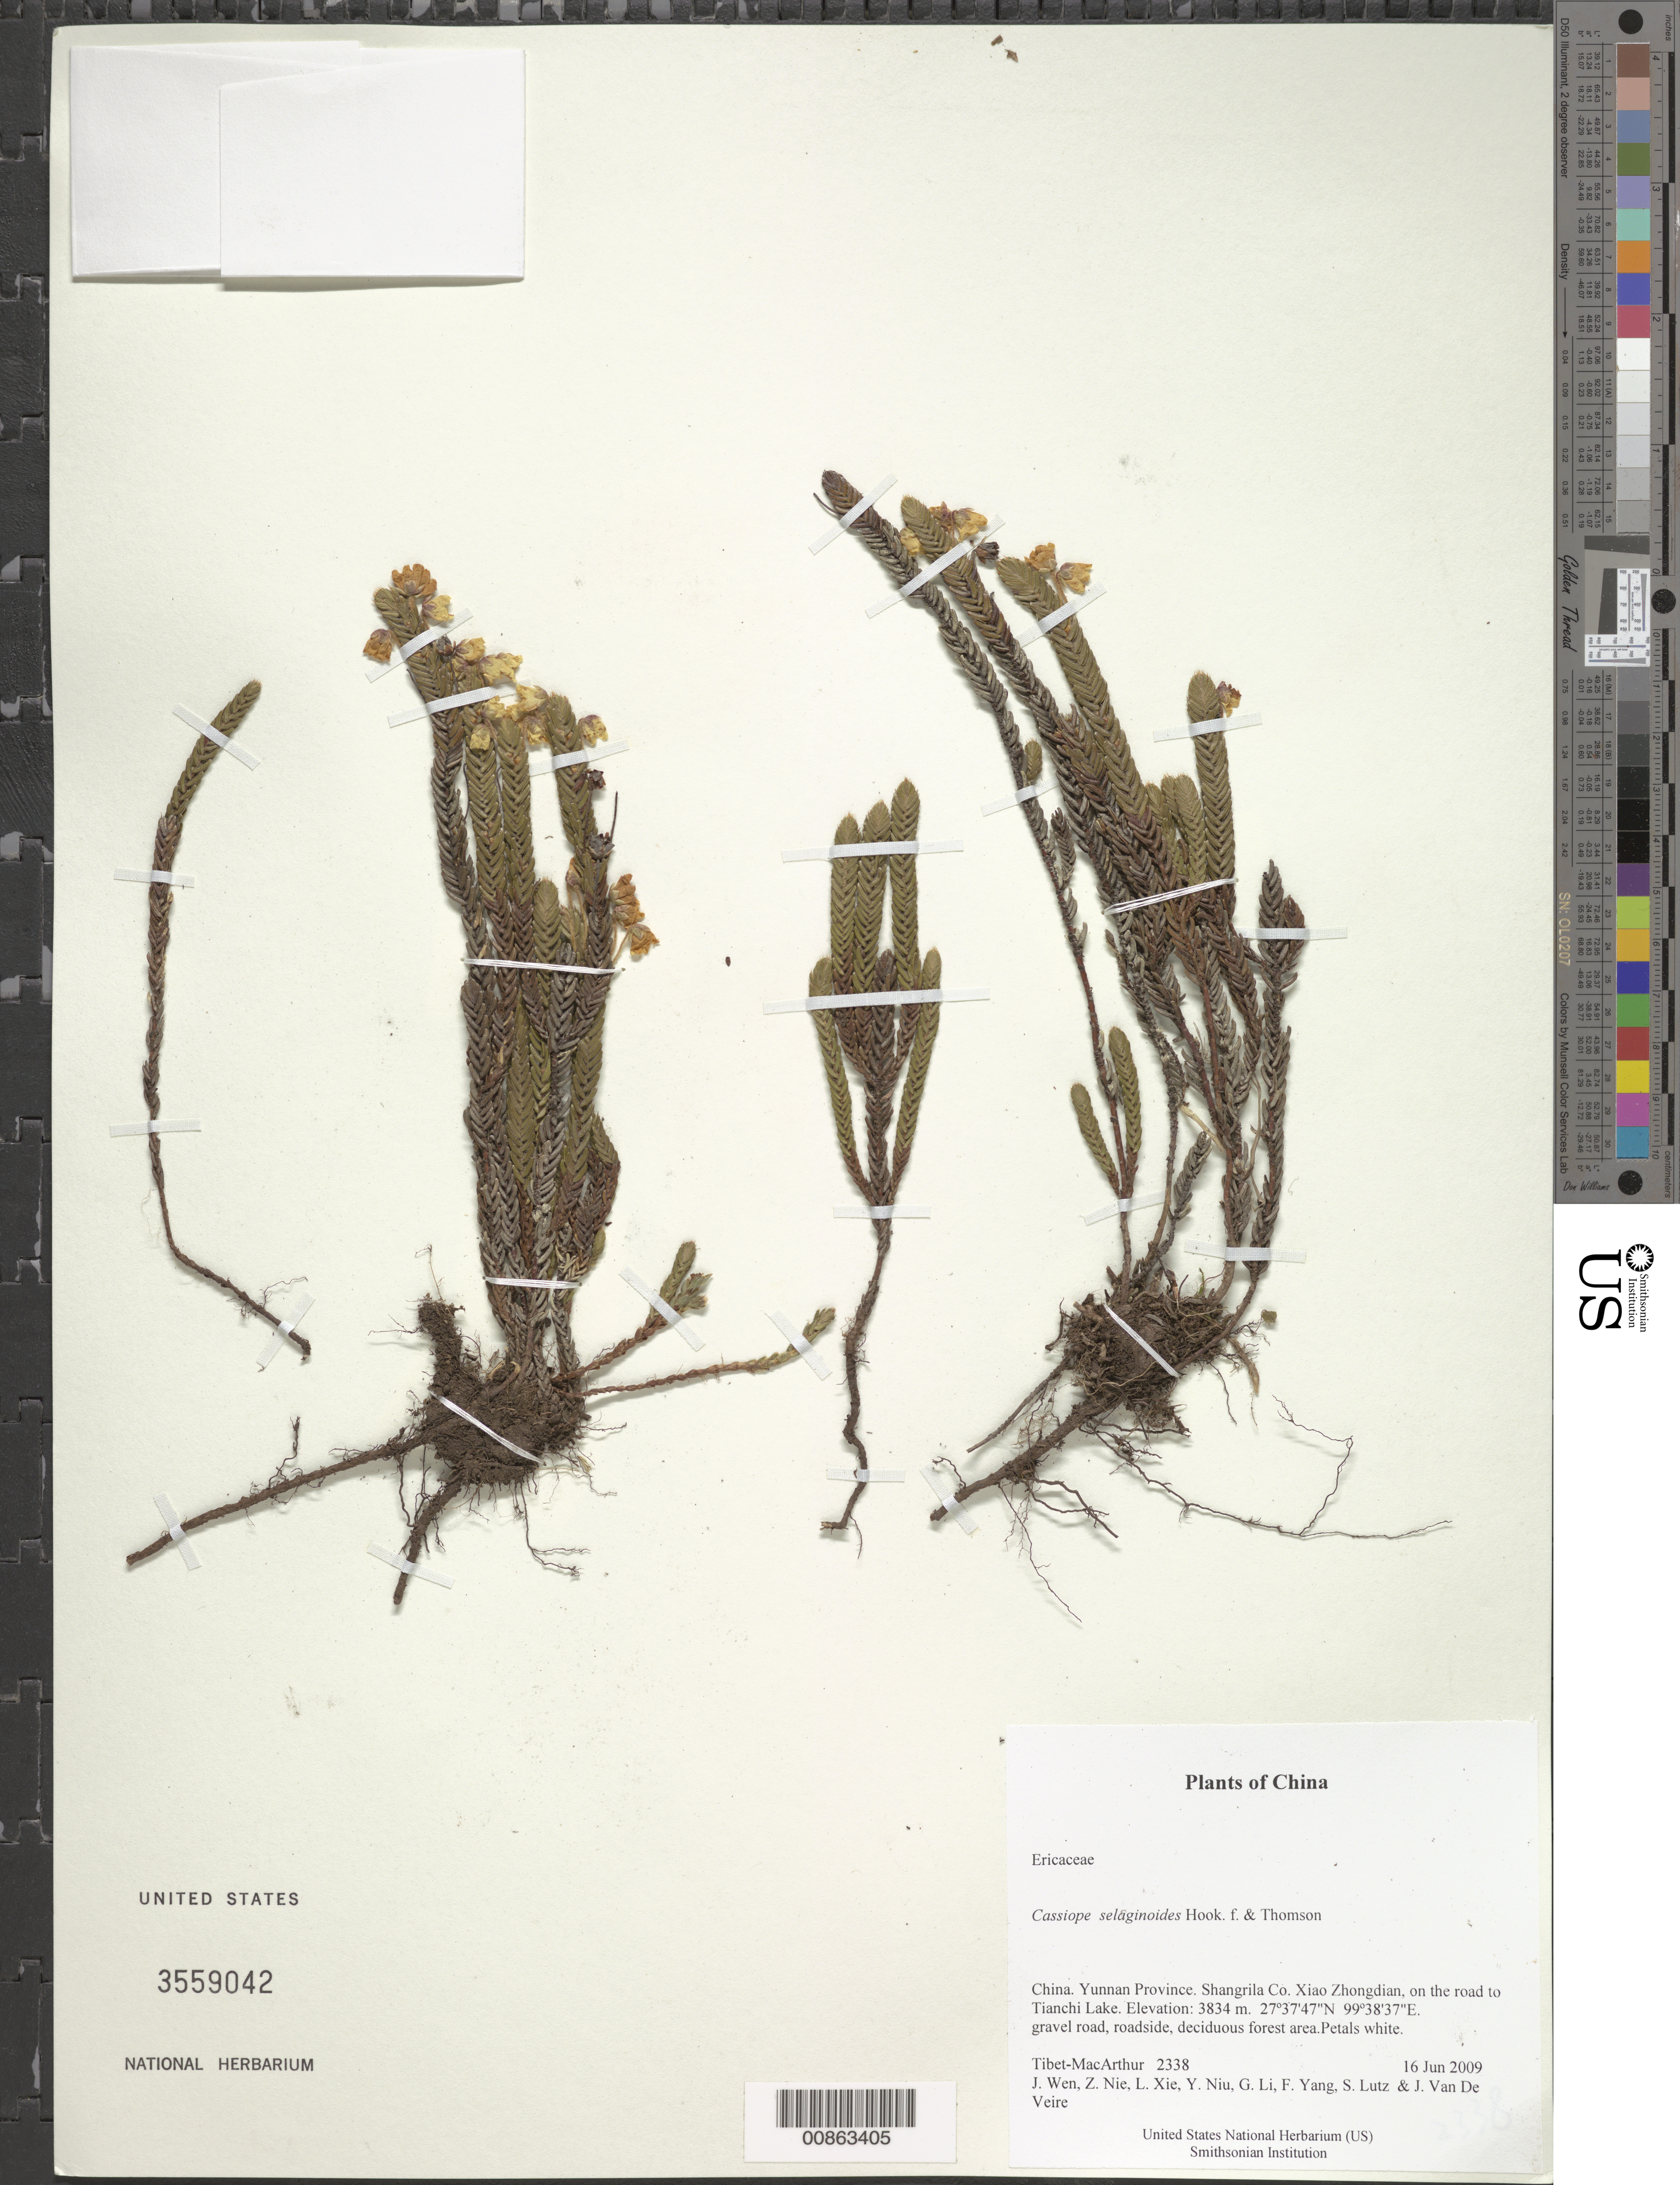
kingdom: Plantae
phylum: Tracheophyta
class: Magnoliopsida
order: Ericales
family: Ericaceae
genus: Cassiope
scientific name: Cassiope selaginoides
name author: Hook. f. & Thomson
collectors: Tibet-MacArthur, J. Wen, Z. Nie, L. Xie, Y. Niu, G. Li, F. Yang, S. Lutz & J. Van De Veire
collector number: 2338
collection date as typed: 16 Jun 2009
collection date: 2009-06-16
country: China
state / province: Yunnan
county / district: Shangrila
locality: Xiao Zhongdian, on the road to Tianchi Lake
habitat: gravel road, roadside, deciduous forest area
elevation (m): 3834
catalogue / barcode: US 3559042